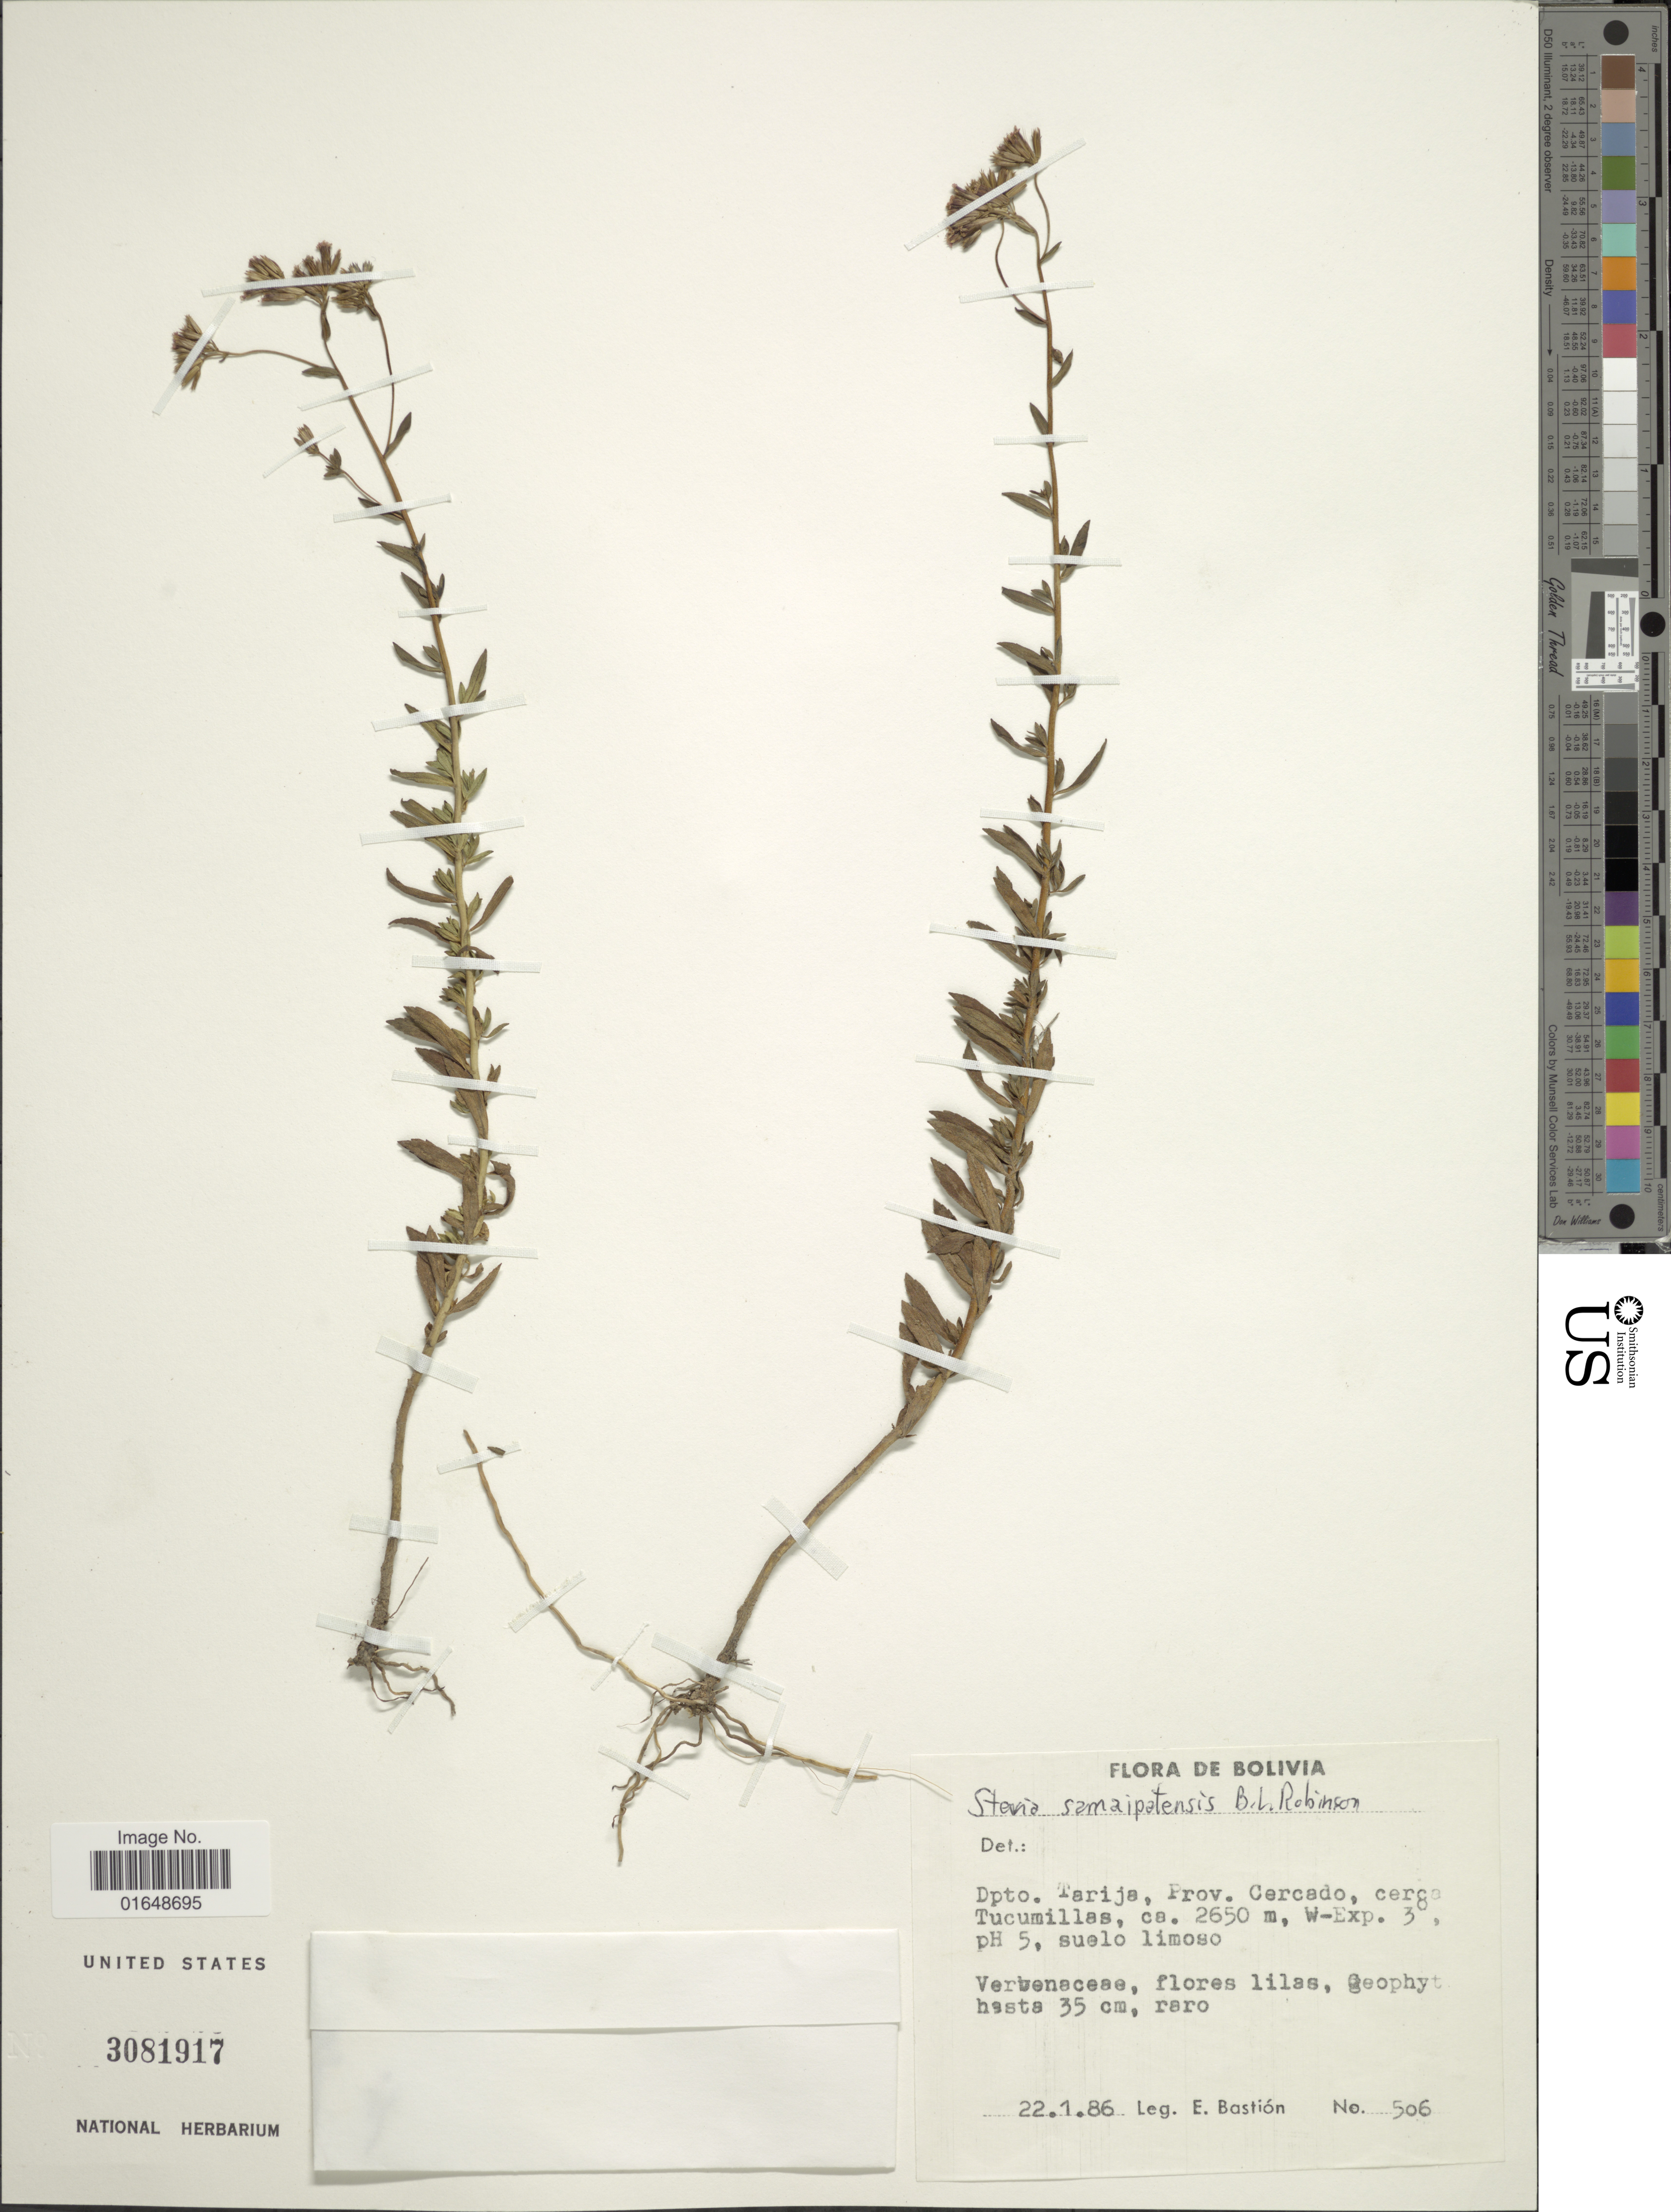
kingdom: Plantae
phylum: Tracheophyta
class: Magnoliopsida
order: Asterales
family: Asteraceae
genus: Stevia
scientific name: Stevia samaipatensis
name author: B.L. Rob.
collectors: E. Bastian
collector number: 506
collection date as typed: Transcribed d/m/y: 22/1/86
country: Bolivia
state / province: Tarija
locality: Dpto. Tarija, Prov. Cercado, cerca Tucumillas, W-Exp. 2°, pH 5, suelo limoso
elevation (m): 2650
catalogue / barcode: US 3081917